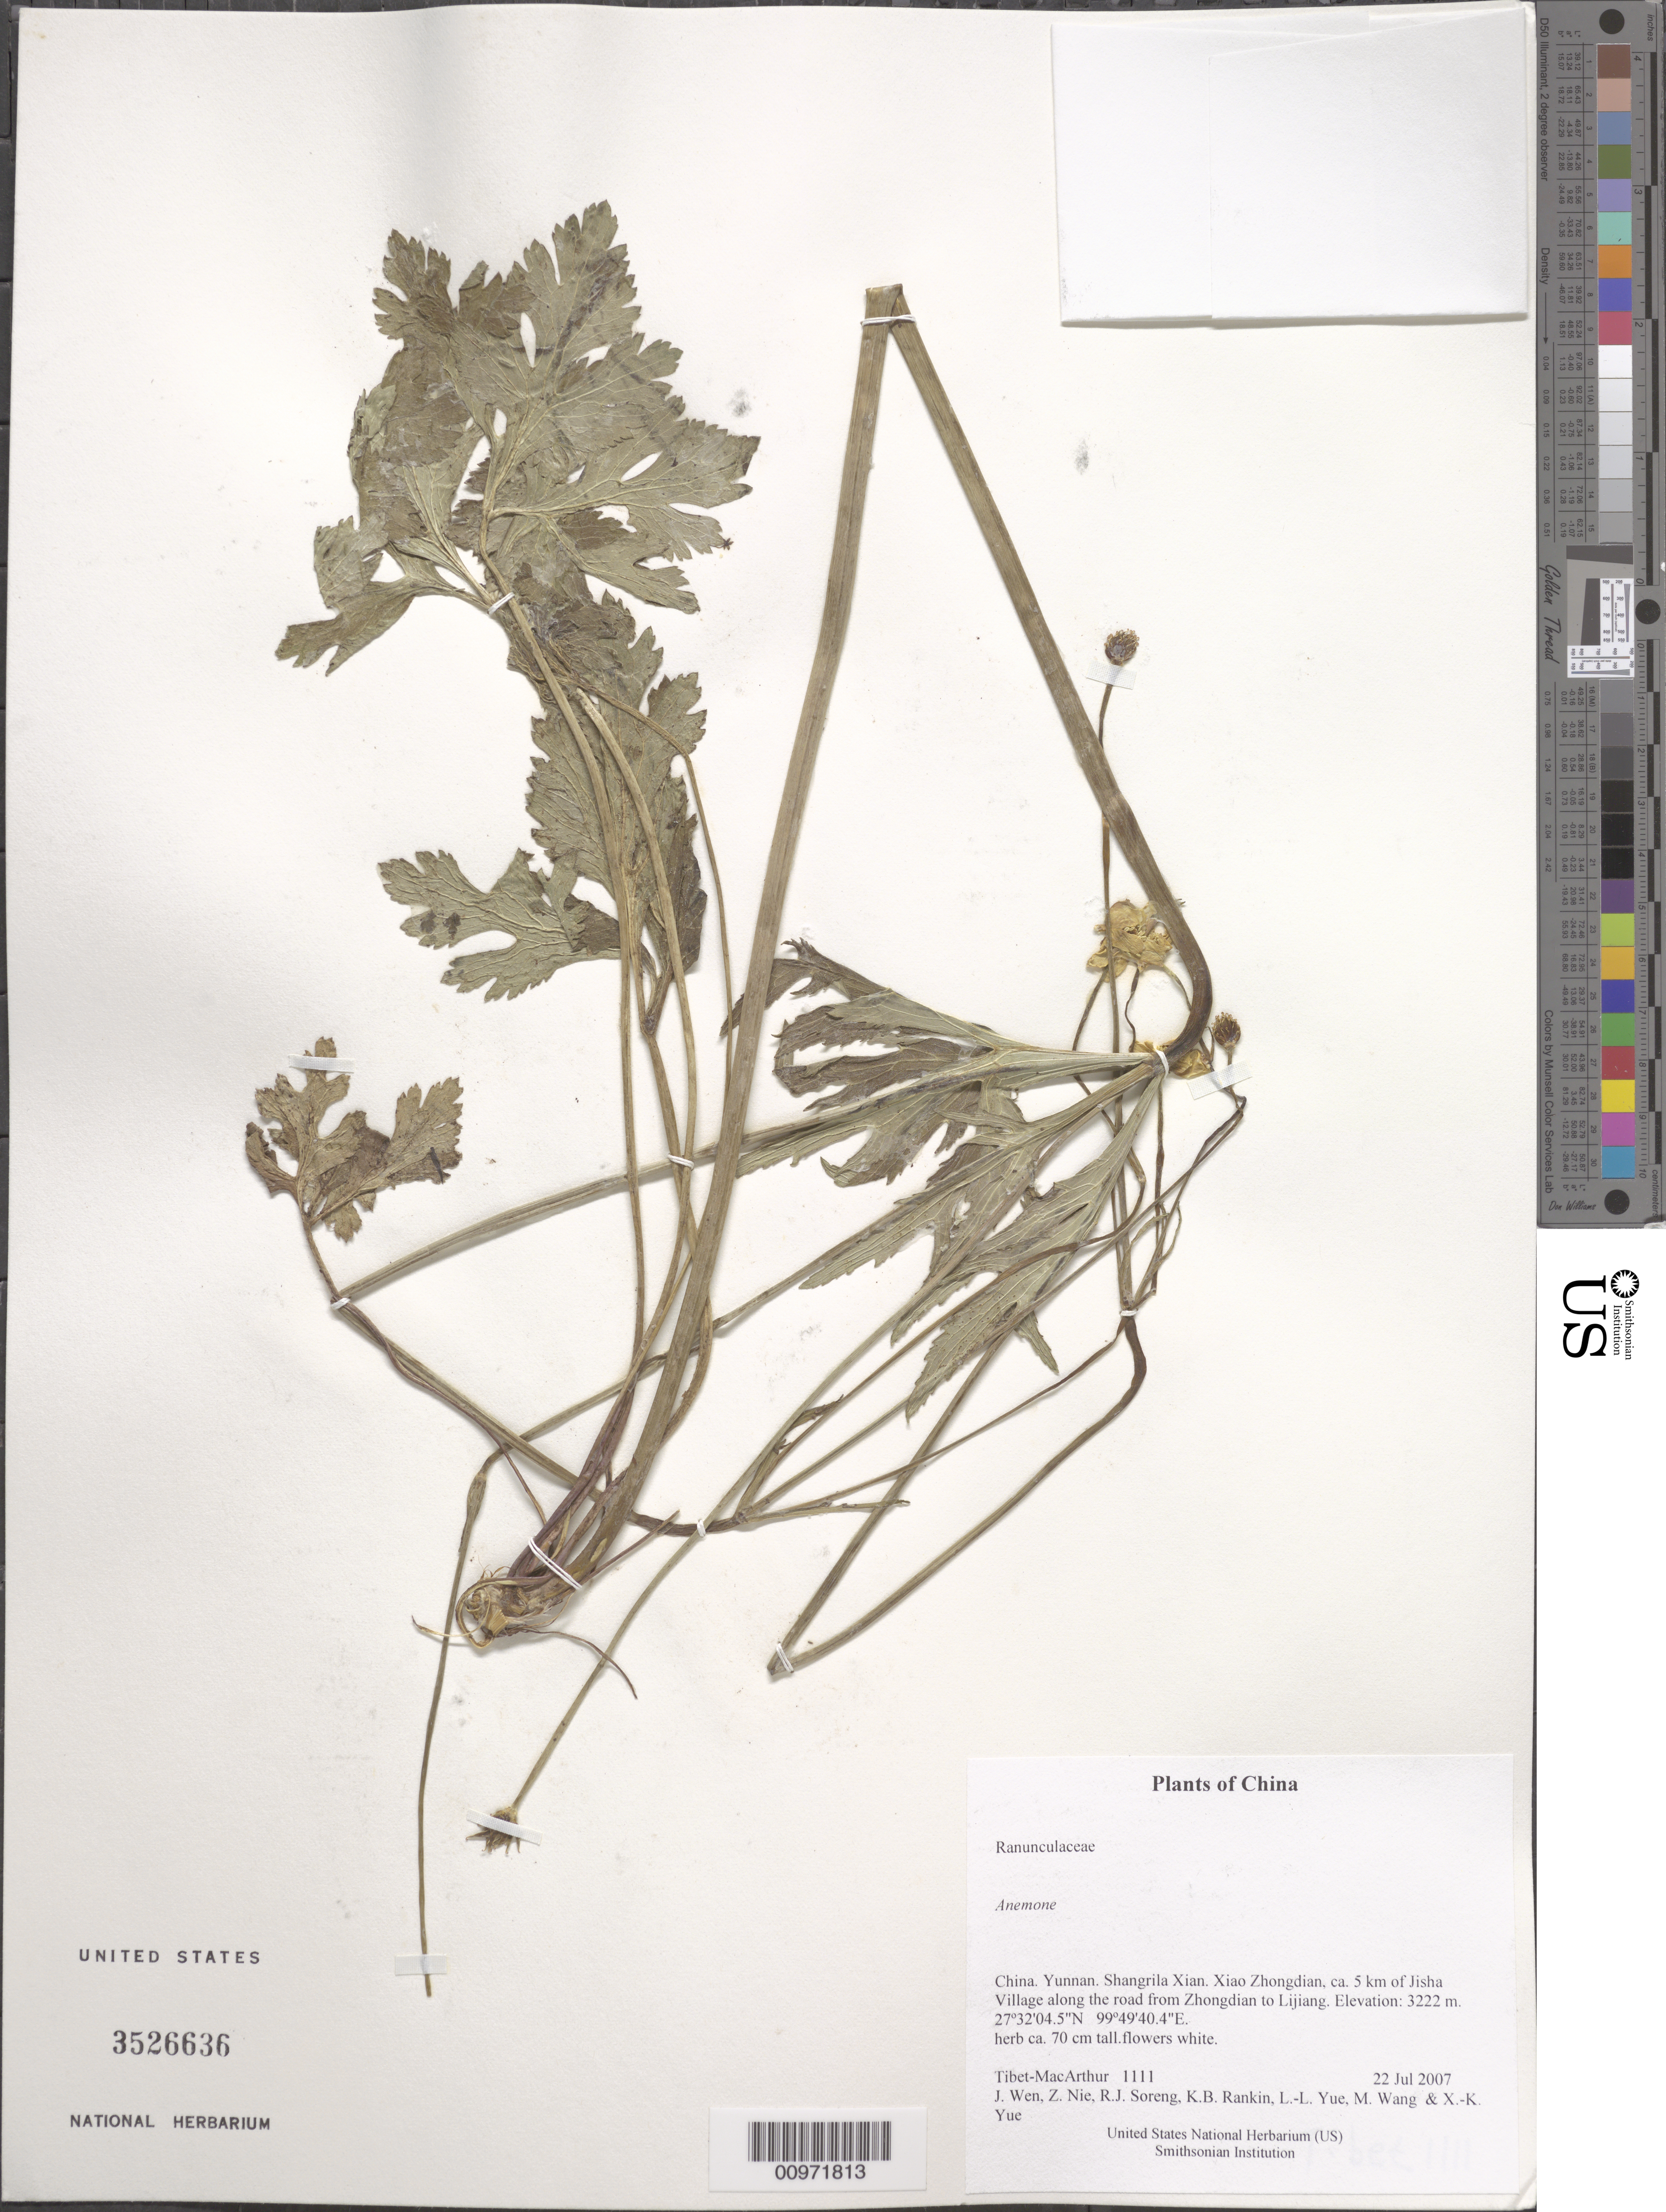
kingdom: Plantae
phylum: Tracheophyta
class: Magnoliopsida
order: Ranunculales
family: Ranunculaceae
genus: Anemone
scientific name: Anemone sp.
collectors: Tibet-MacArthur, J. Wen, Z. Nie, R. J. Soreng, K. Rankin, L. Yue, M. Wang & X. Yue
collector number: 1111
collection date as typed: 22 Jul 2007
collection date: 2007-07-22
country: China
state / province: Yunnan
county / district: Shangrila Xian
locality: Xiao Zhongdian, ca. 5 km of Jisha Village along the road from Zhongdian to Lijiang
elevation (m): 3222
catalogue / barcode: US 3526636